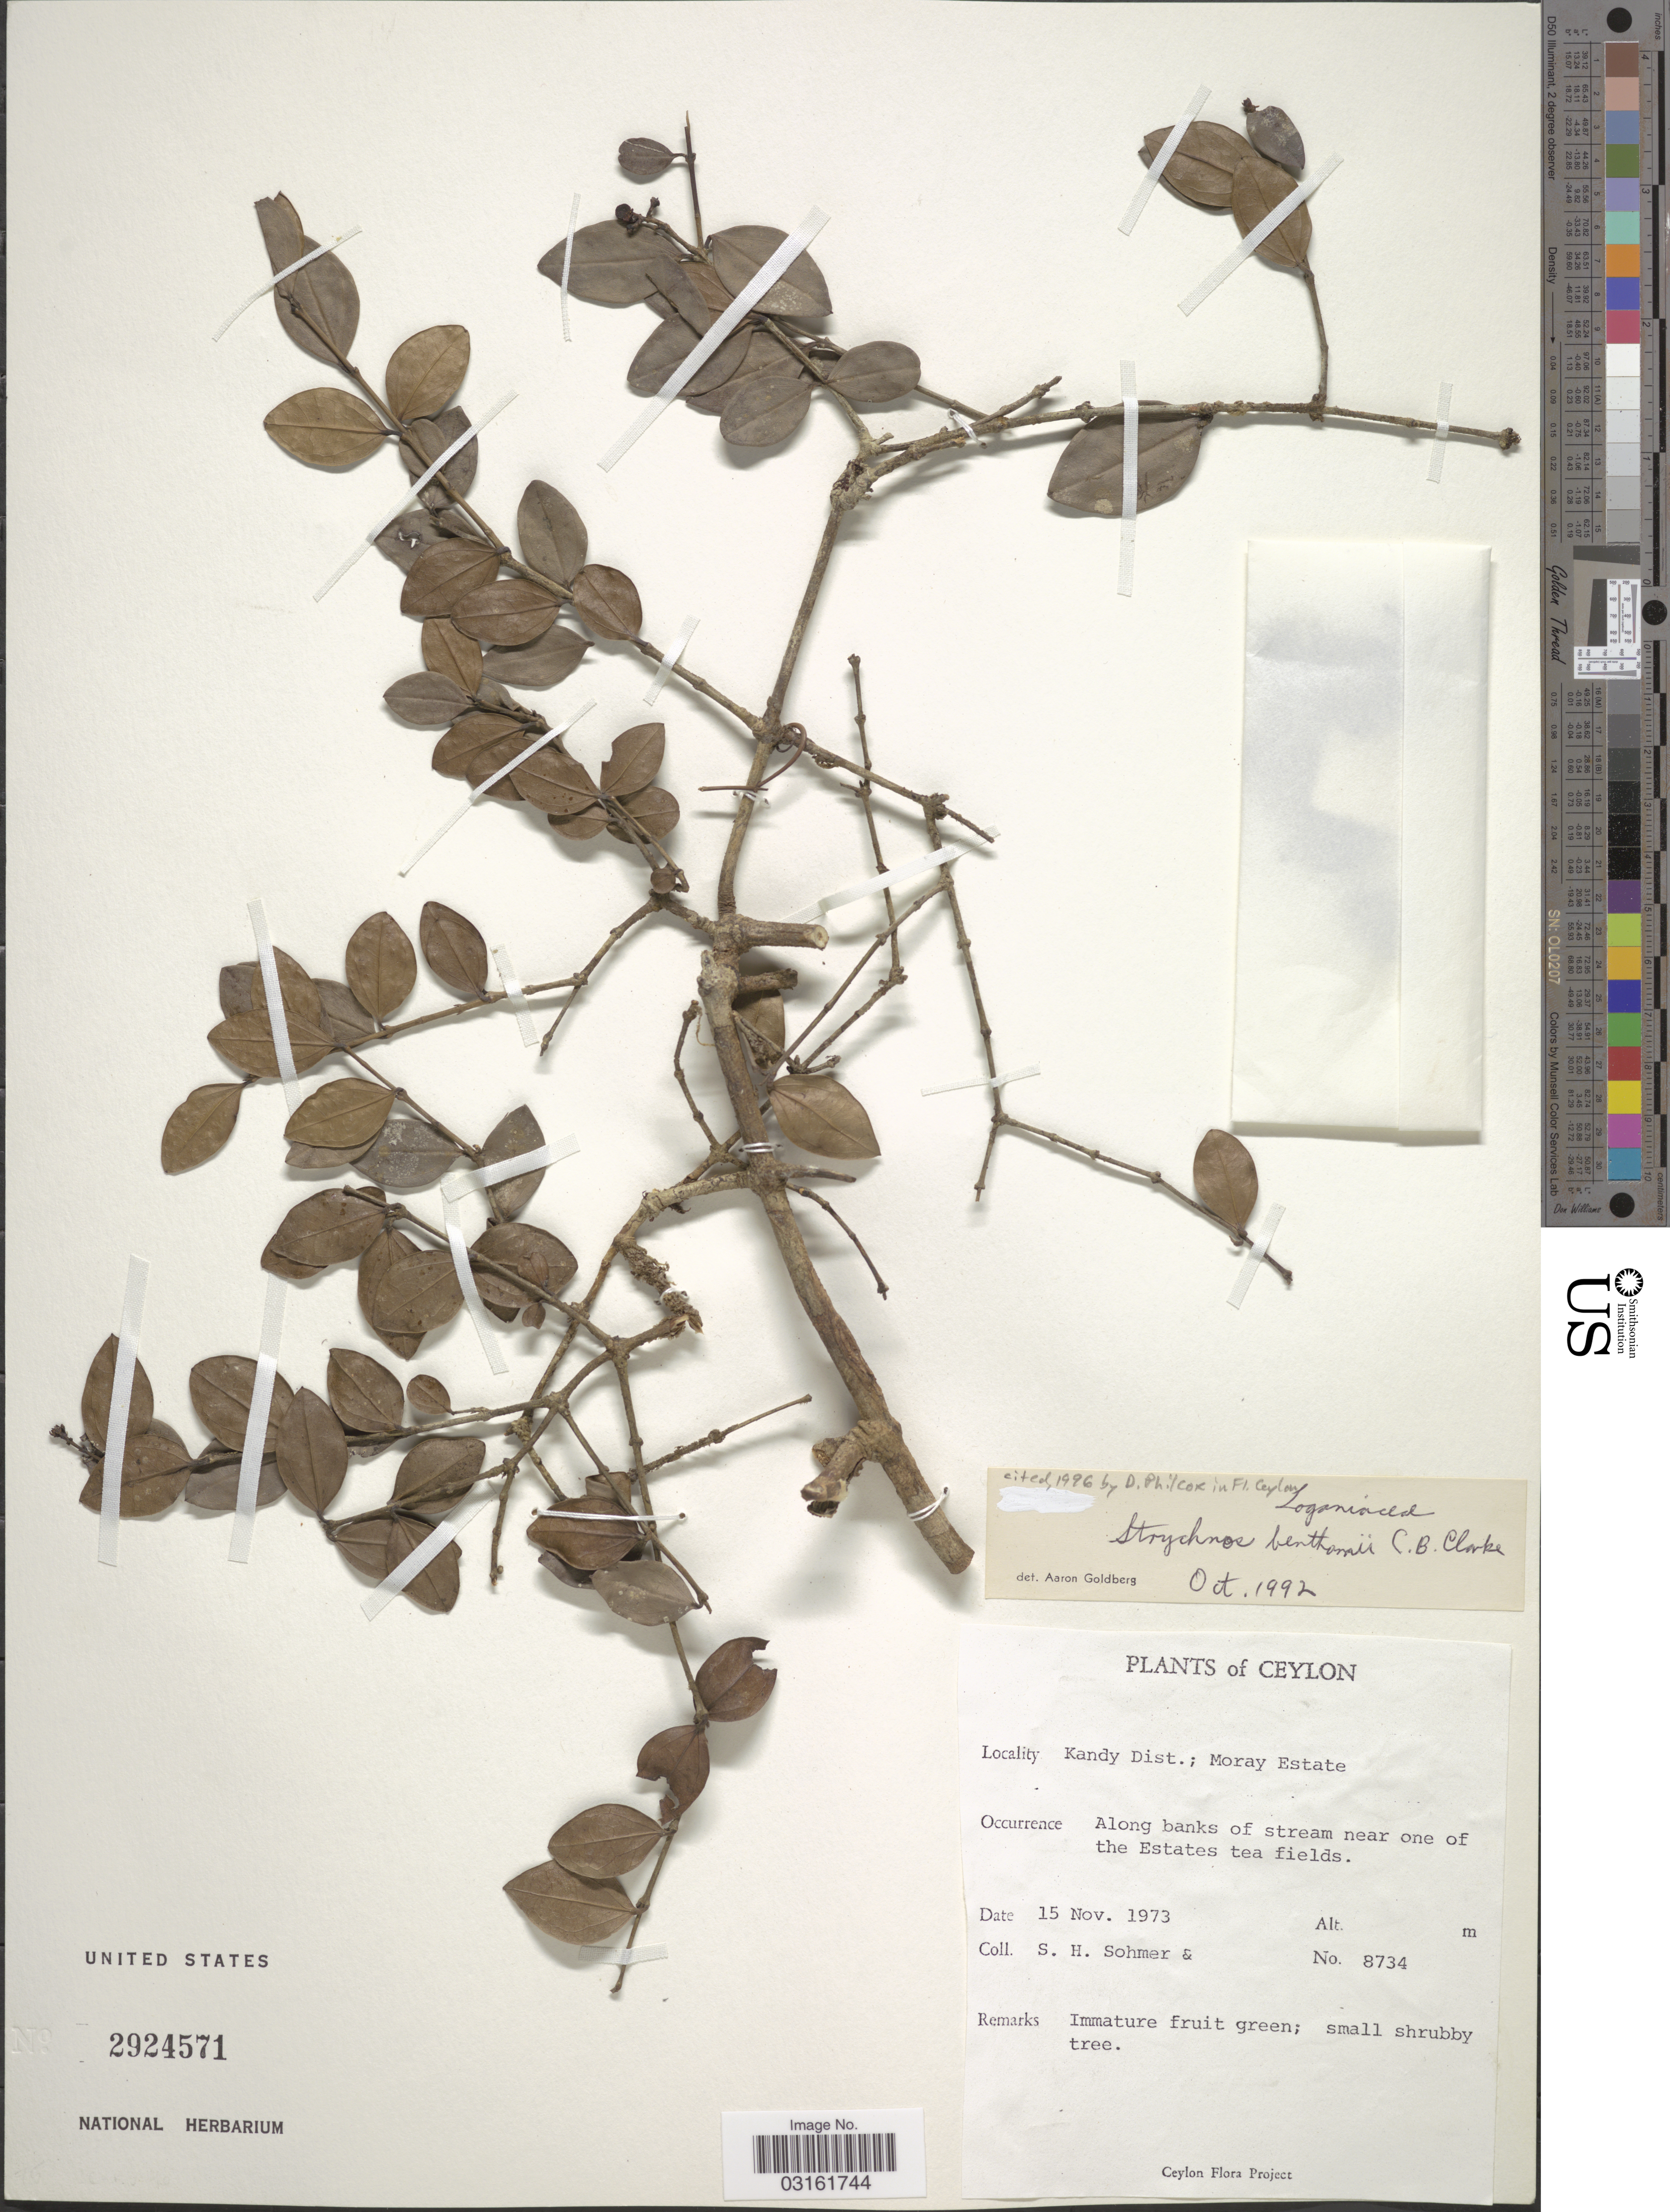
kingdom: Plantae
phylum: Tracheophyta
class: Magnoliopsida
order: Gentianales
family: Loganiaceae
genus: Strychnos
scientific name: Strychnos benthami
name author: C.B. Clarke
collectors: S. H. Sohmer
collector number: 8734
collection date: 1973-11-15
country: Sri Lanka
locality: Ceylon. Kandy Dist.; Moray Estate. Along banks of stream near one of the Estates tea fields.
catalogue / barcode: US 2924571